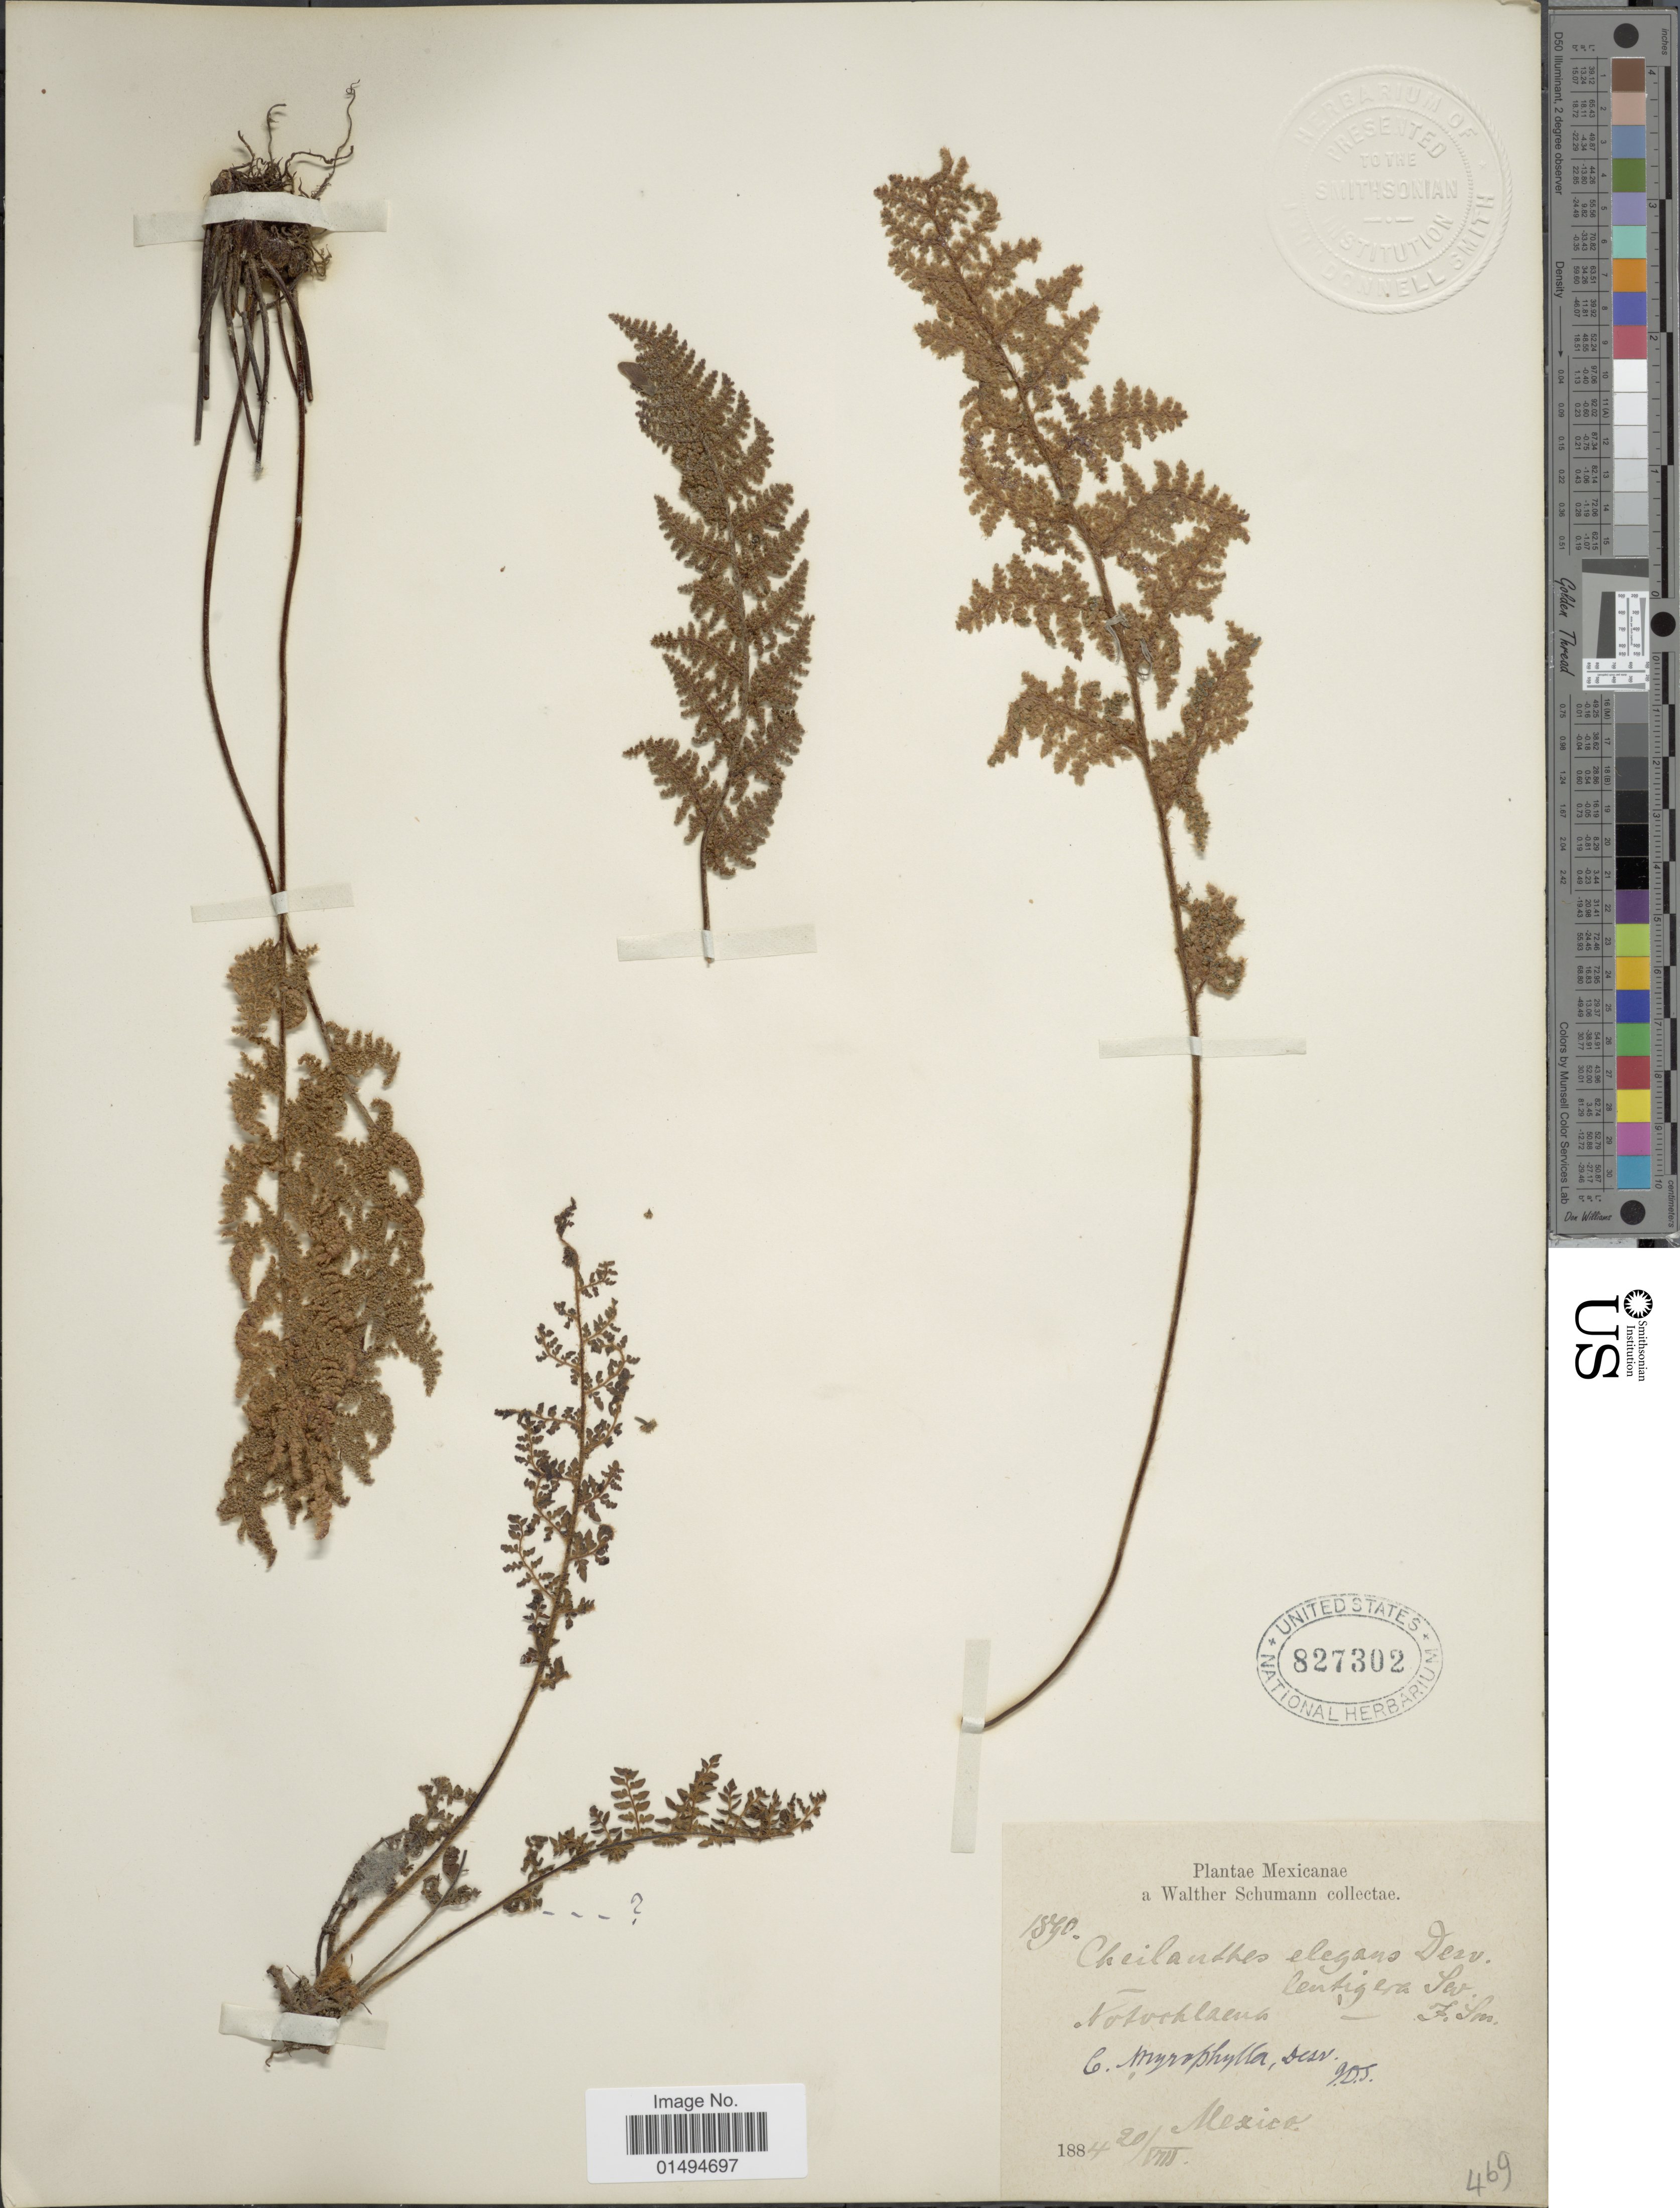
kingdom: Plantae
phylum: Tracheophyta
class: Polypodiopsida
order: Polypodiales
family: Pteridaceae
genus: Myriopteris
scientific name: Myriopteris myriophylla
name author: (Desv.) J. Sm.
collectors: W. Schumann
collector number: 1890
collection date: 1884-08-20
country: Mexico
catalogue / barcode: US 827302